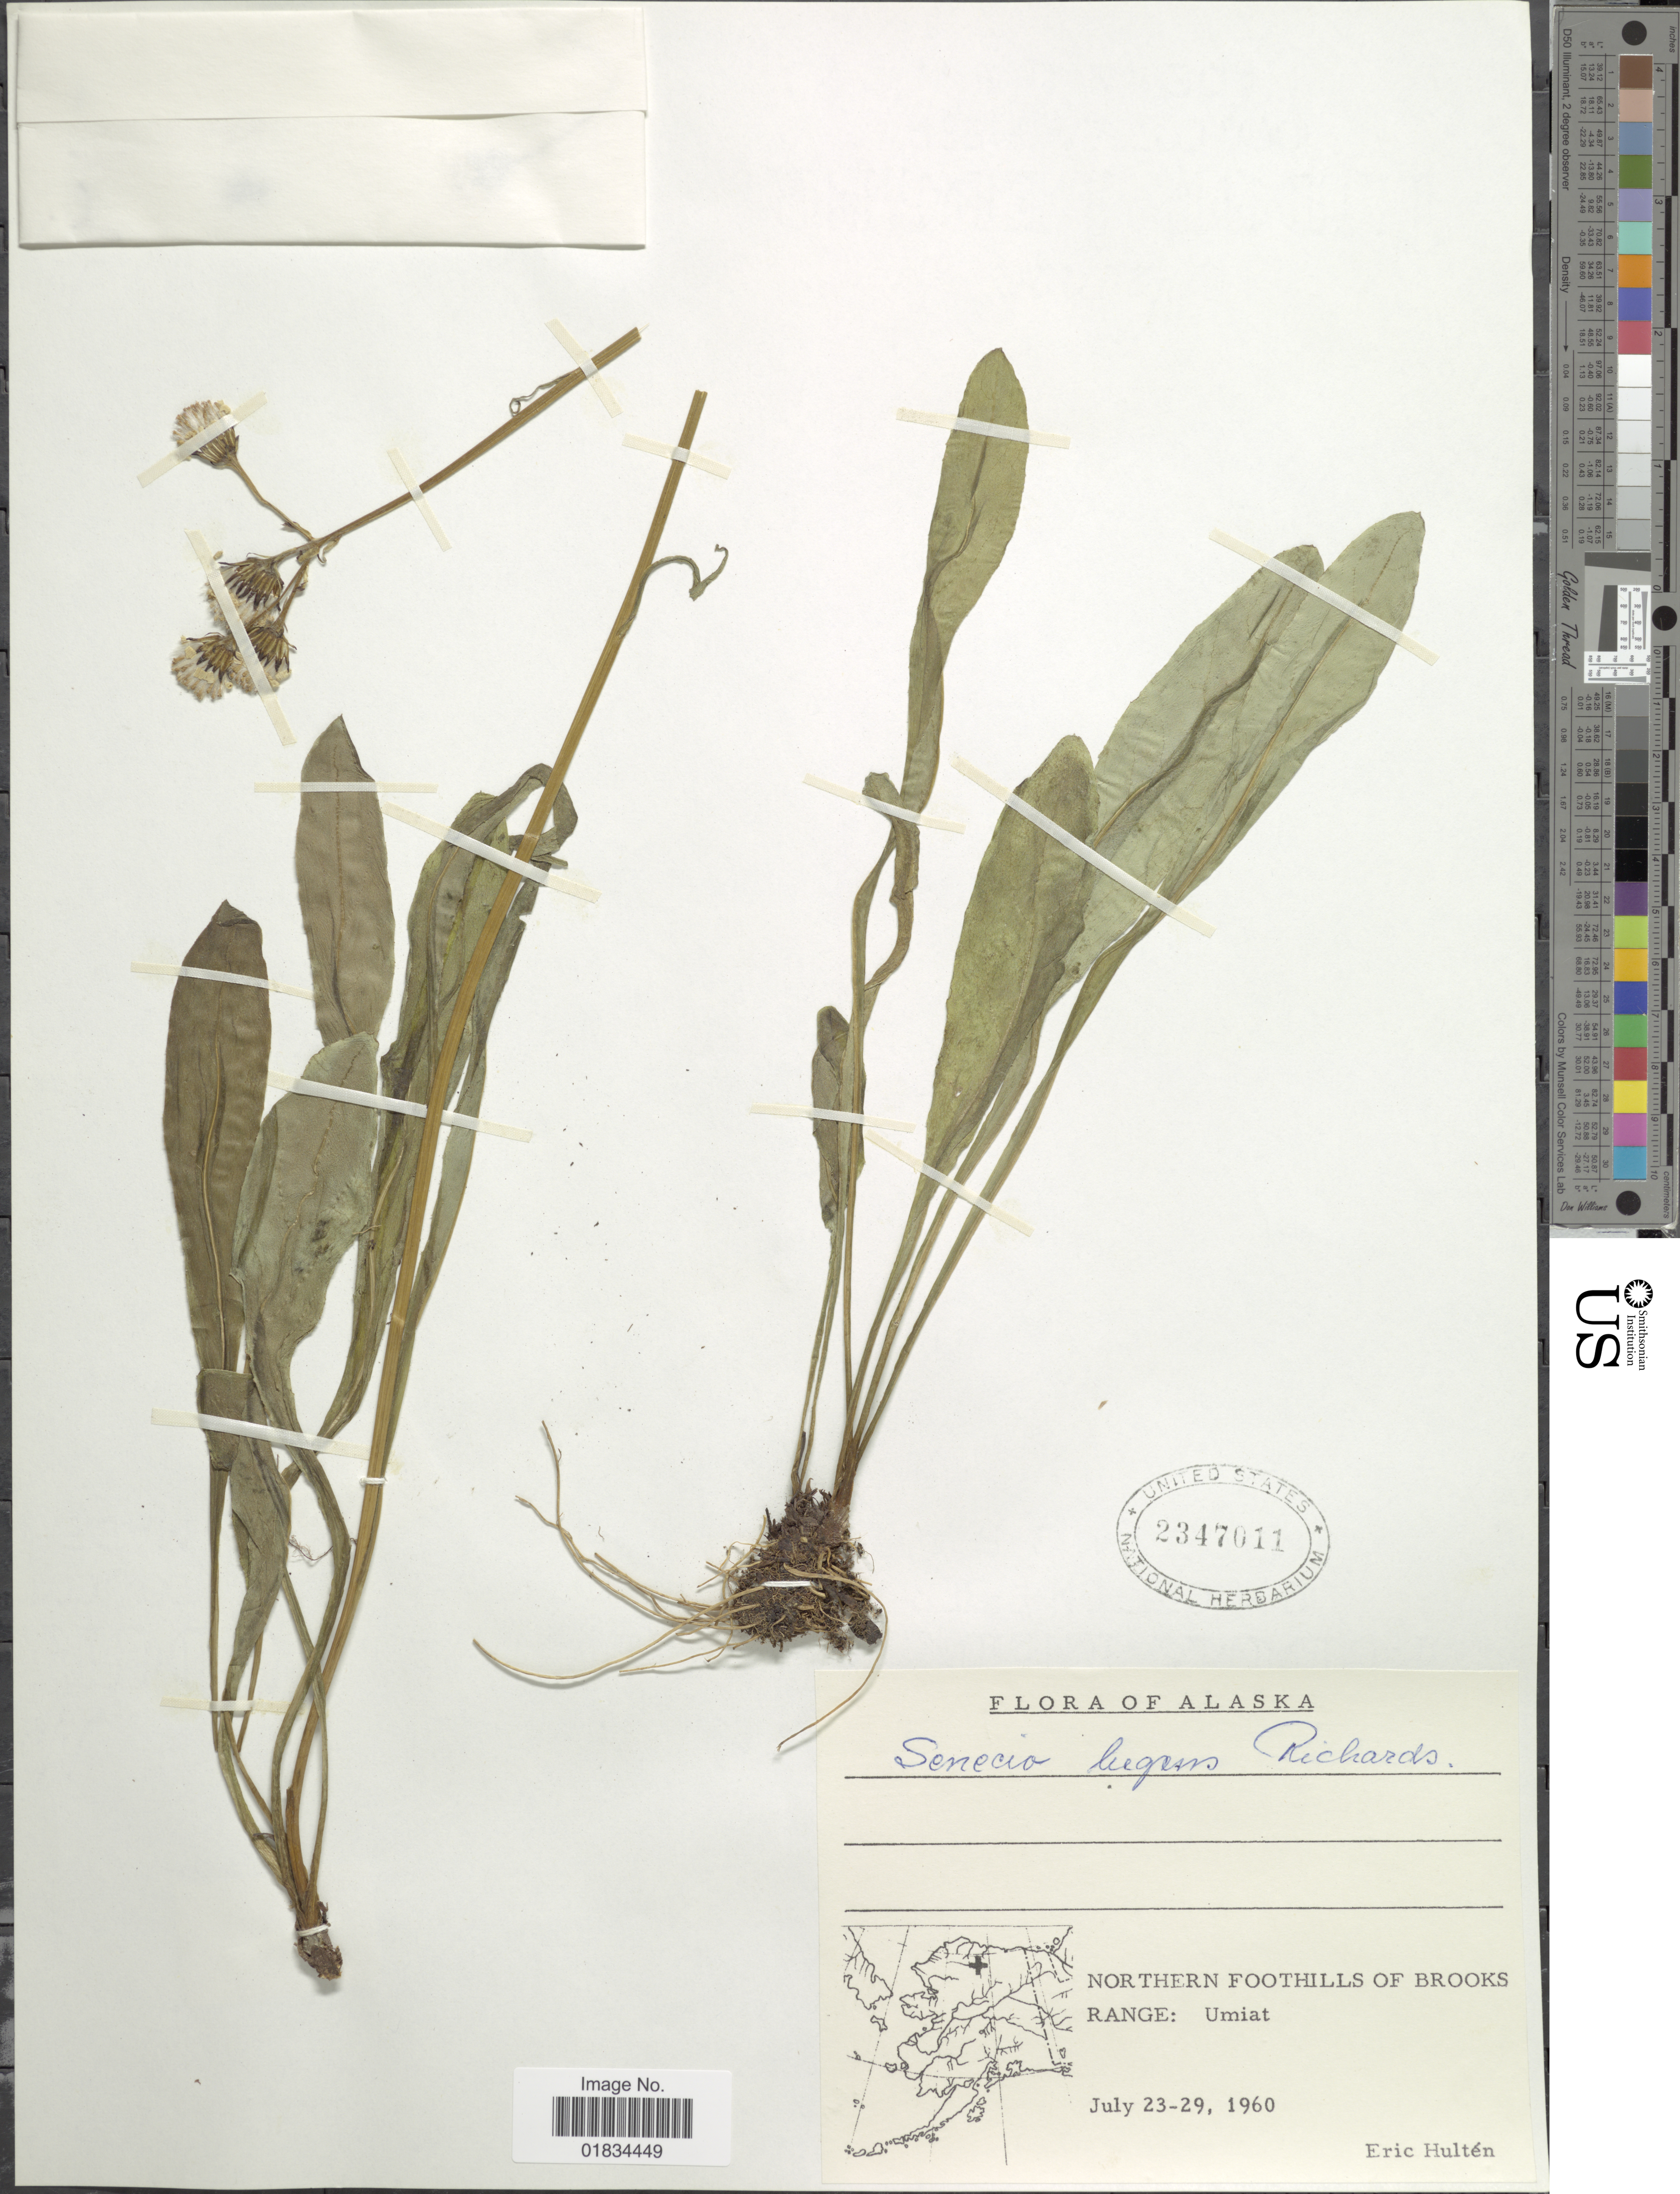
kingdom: Plantae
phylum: Tracheophyta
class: Magnoliopsida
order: Asterales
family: Asteraceae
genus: Senecio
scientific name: Senecio lugens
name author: Richardson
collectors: E. G. Hultén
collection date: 1960-07-23/1960-07-29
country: United States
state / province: Alaska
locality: Northern foothills of Brooks Range: Umiat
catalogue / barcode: US 2347011